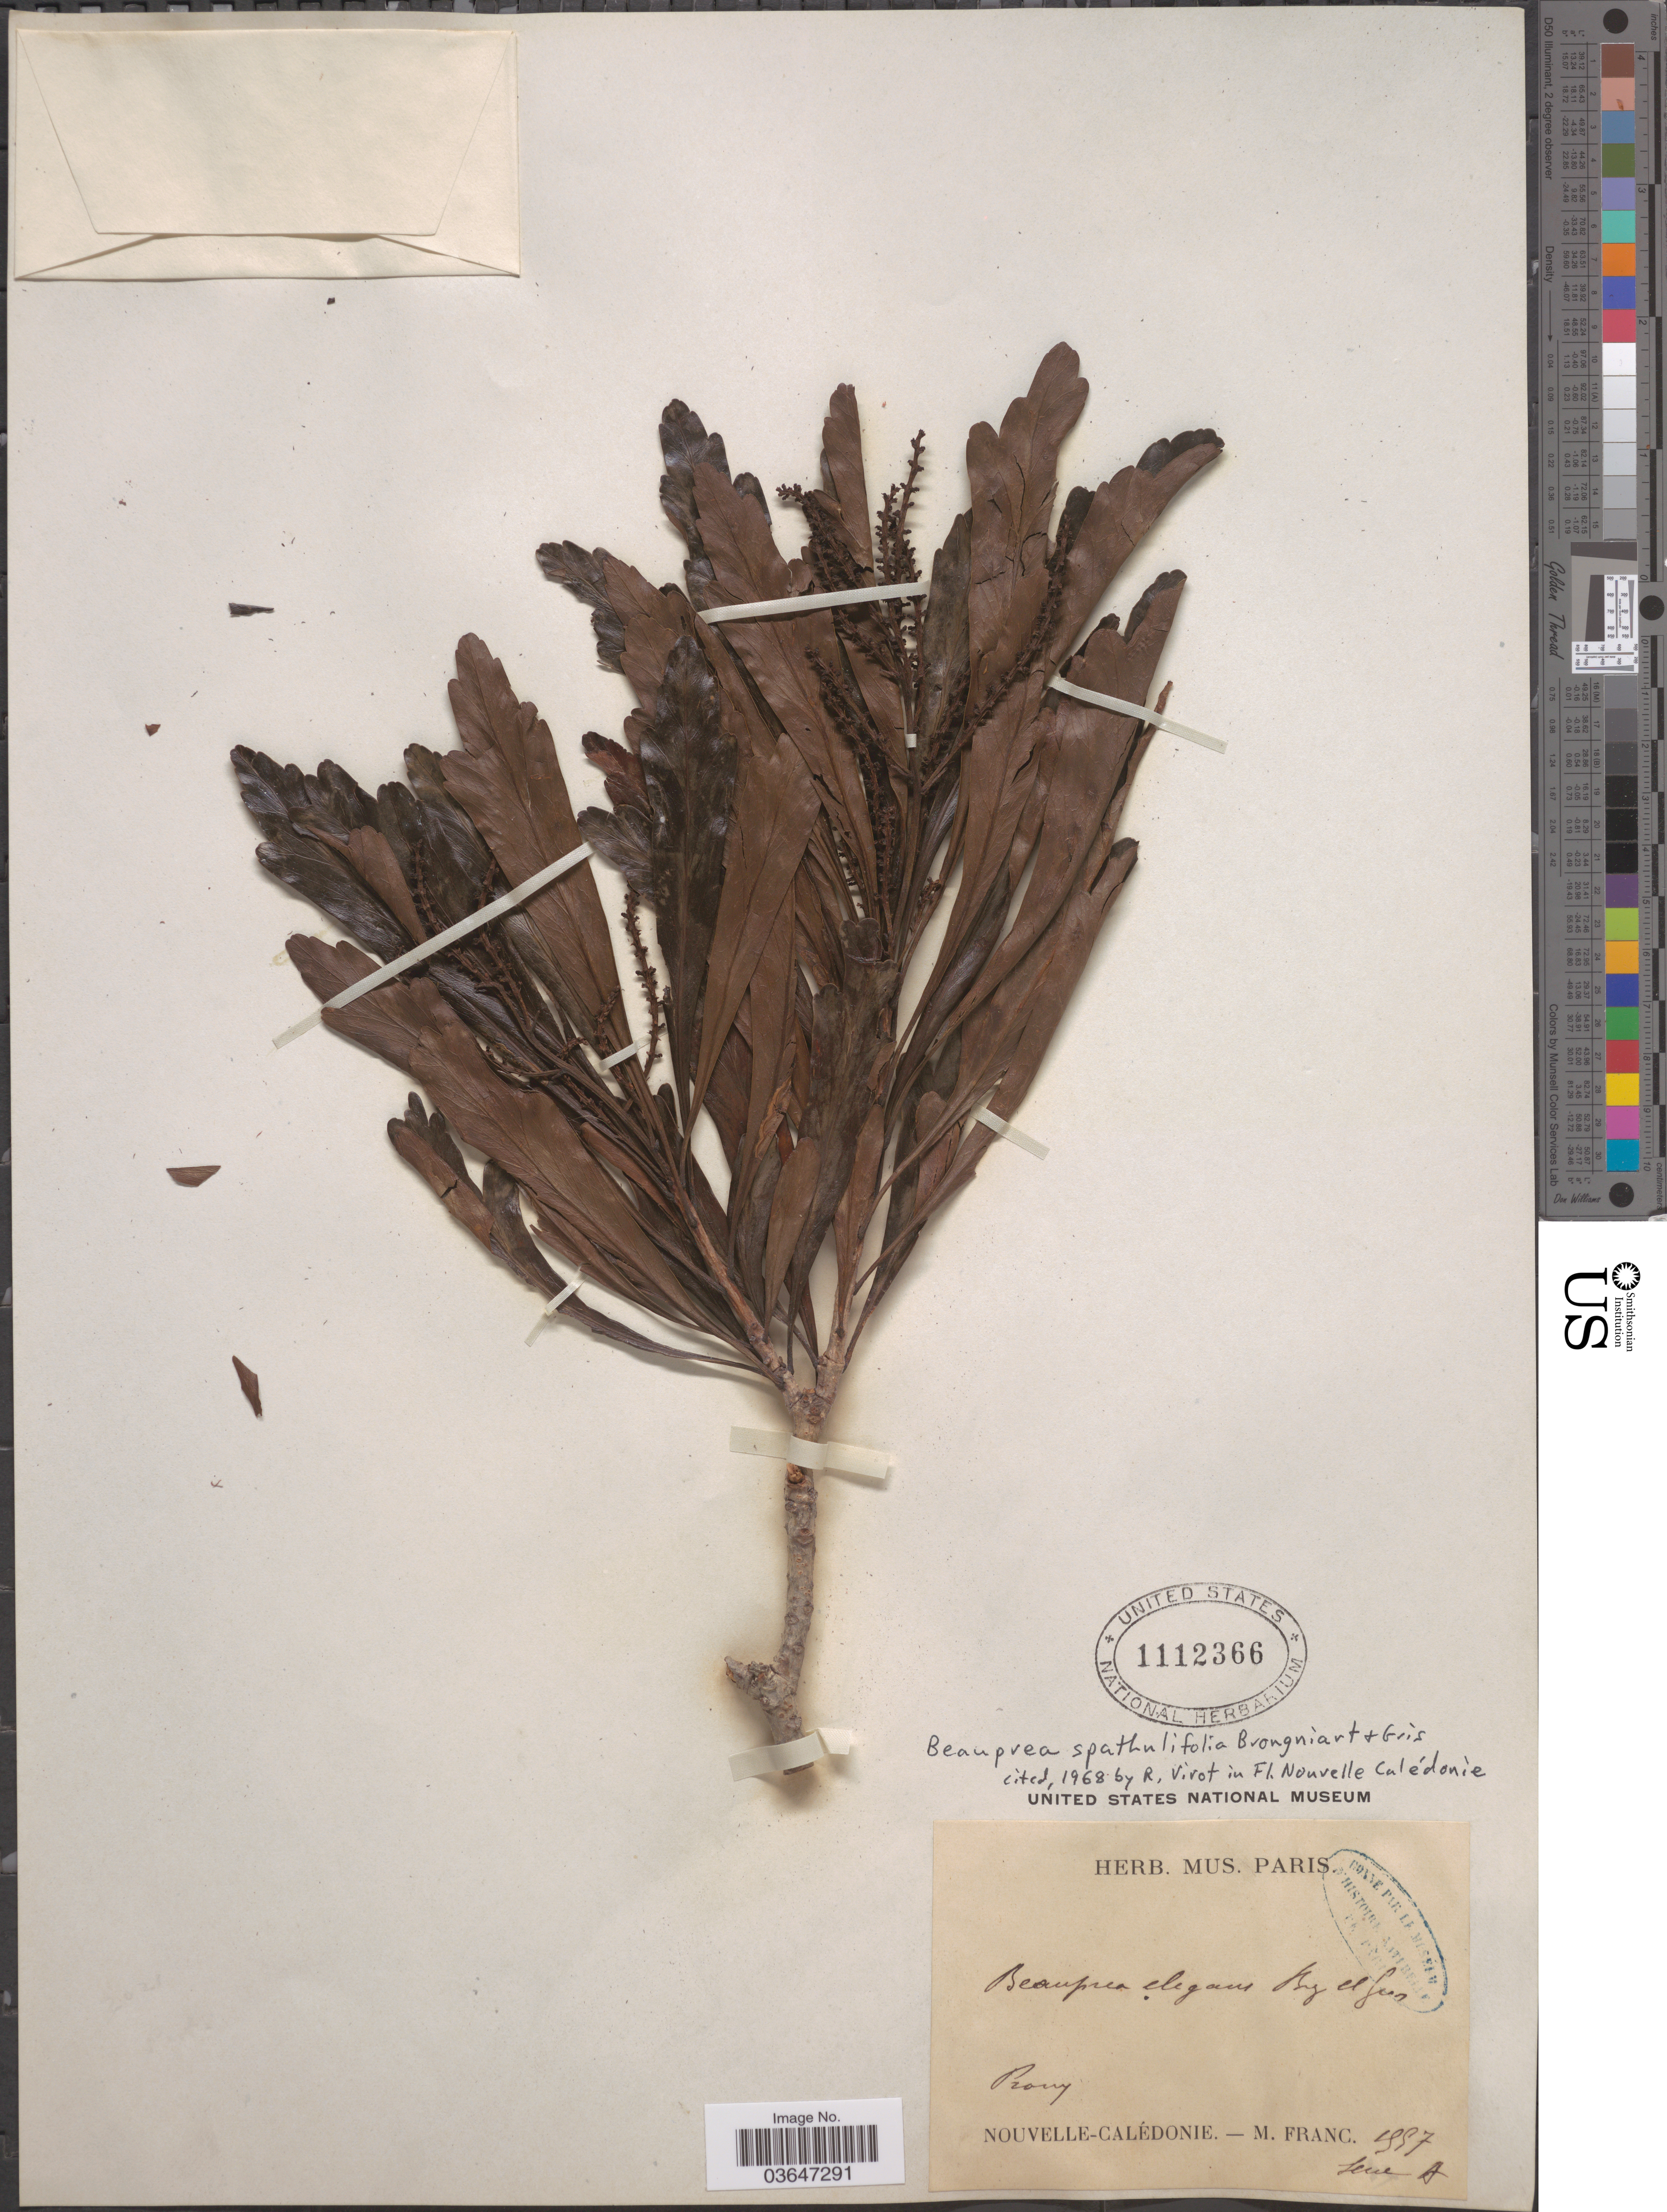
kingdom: Plantae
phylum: Tracheophyta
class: Magnoliopsida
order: Proteales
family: Proteaceae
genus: Beauprea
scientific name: Beauprea spathulifolia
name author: Brongn. & Gris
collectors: M. Franc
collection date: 1887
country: New Caledonia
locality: Prony.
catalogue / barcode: US 1112366